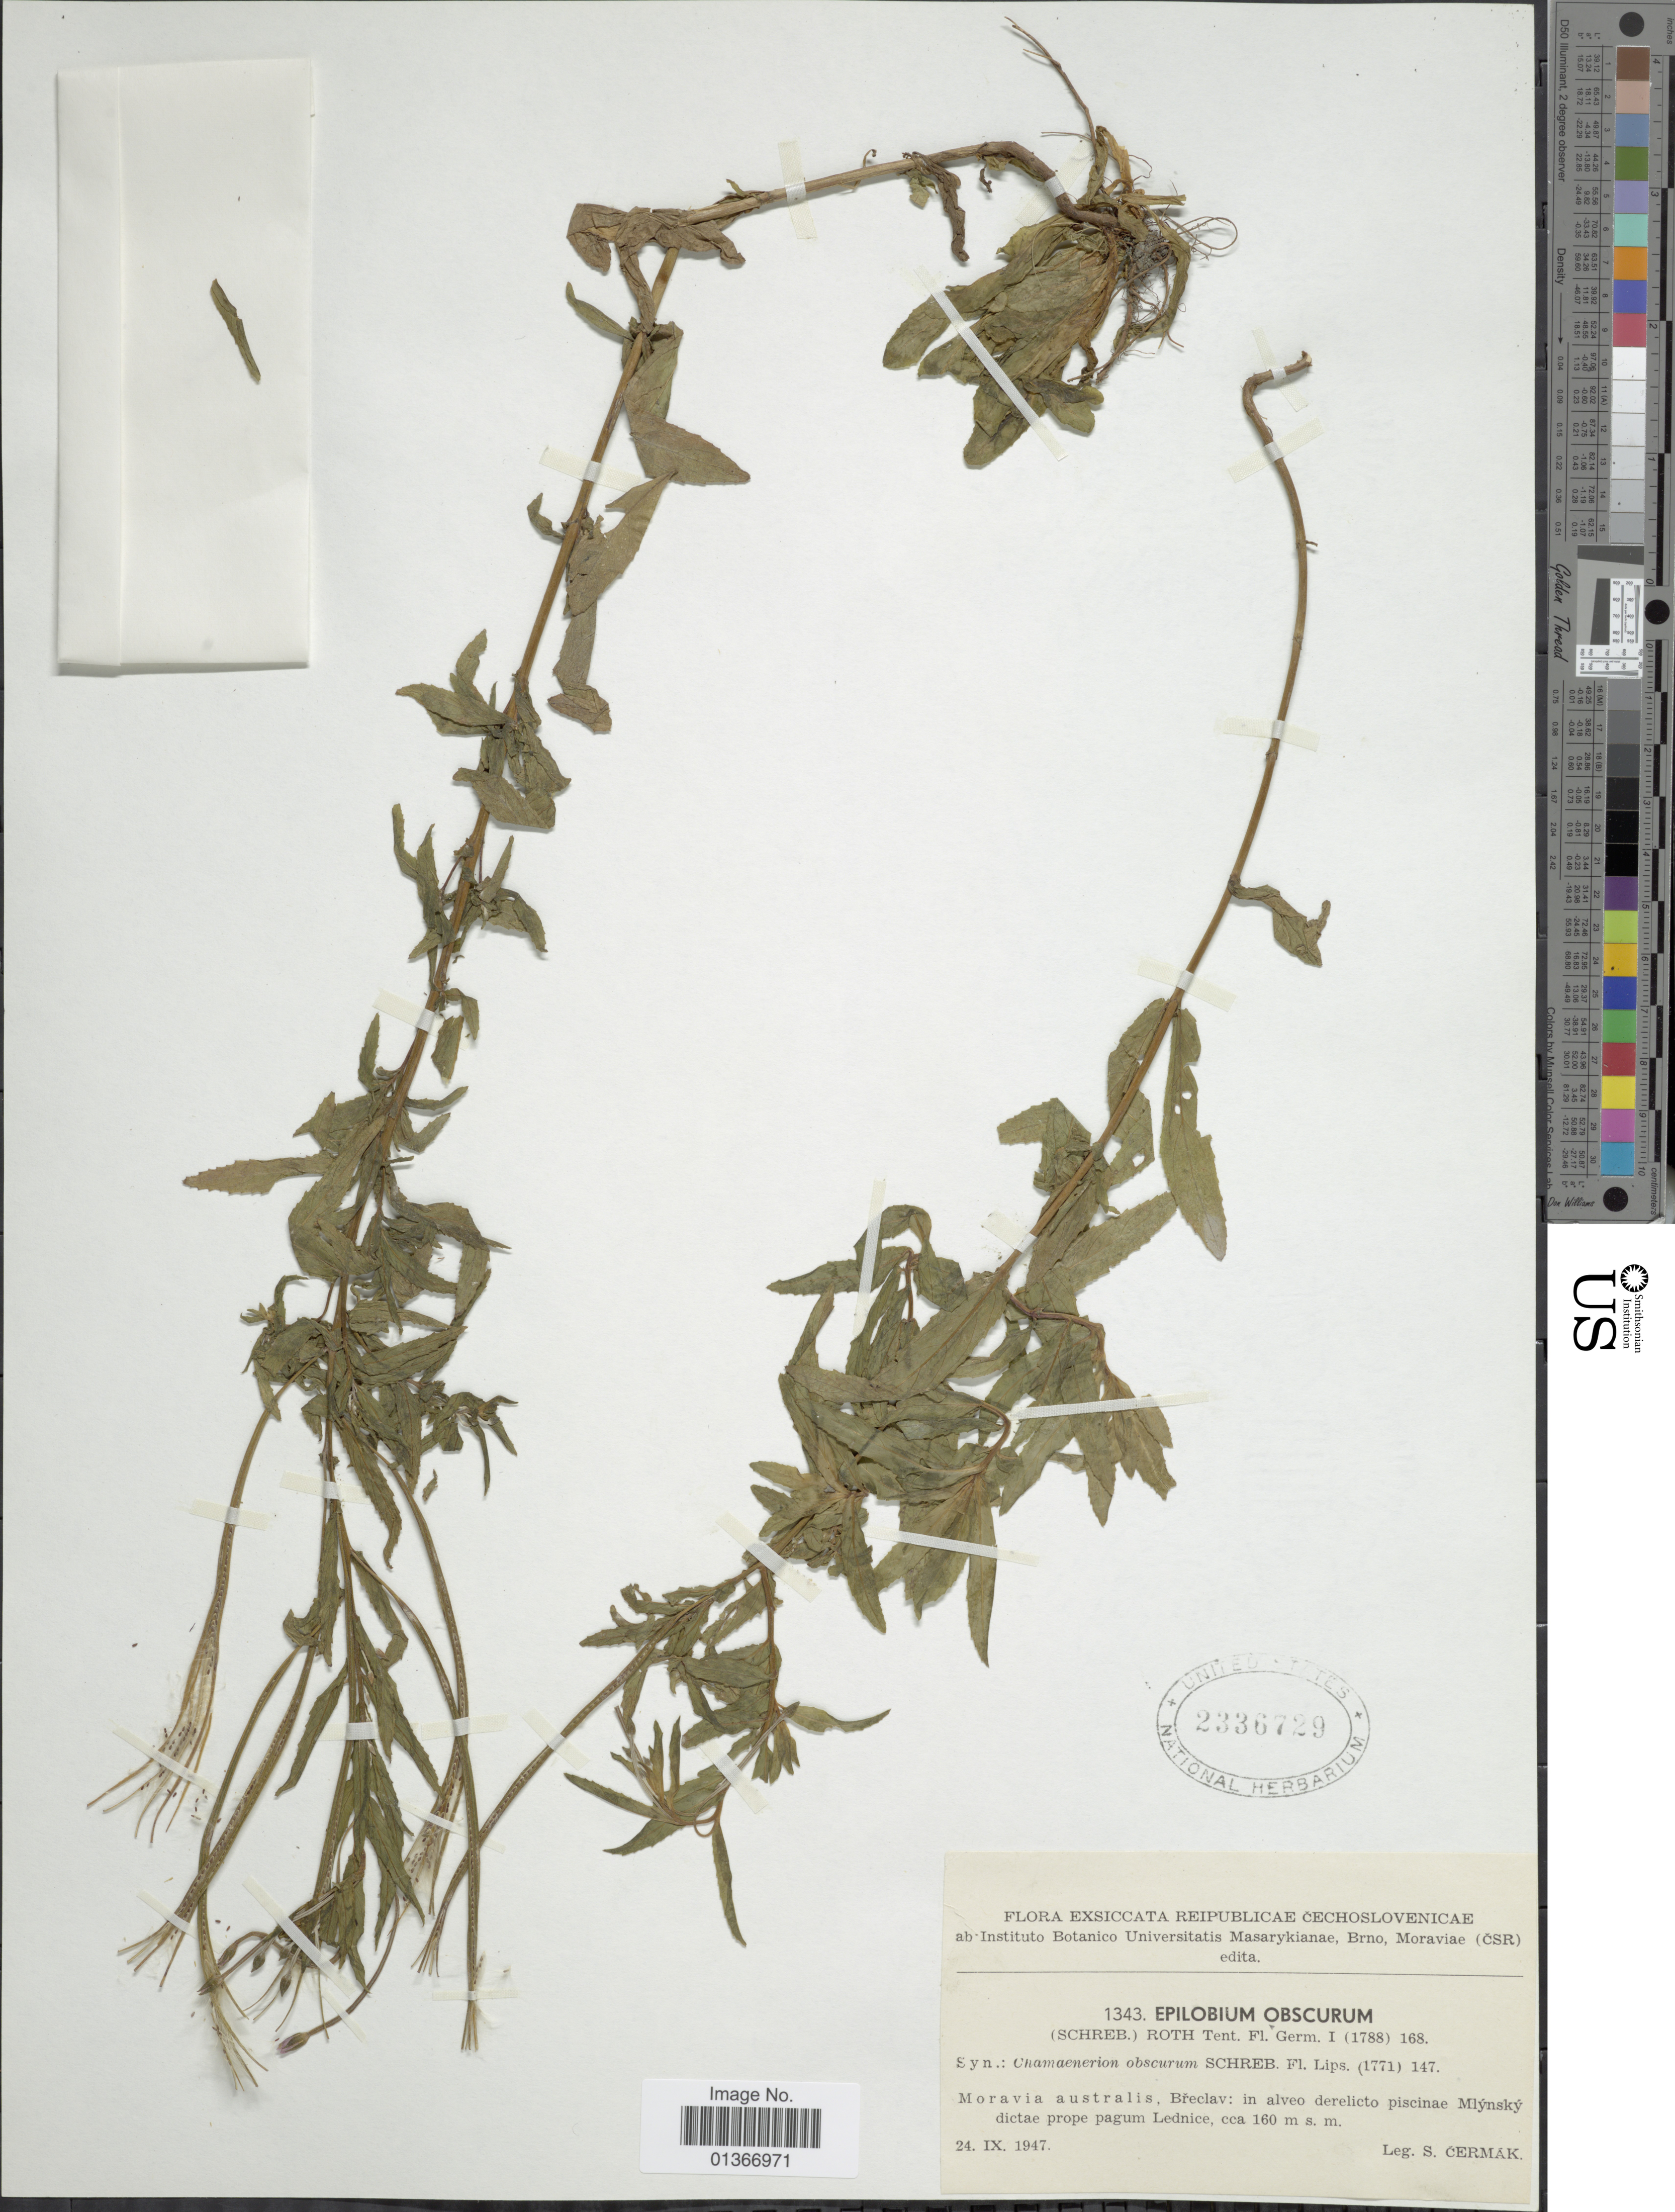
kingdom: Plantae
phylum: Tracheophyta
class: Magnoliopsida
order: Myrtales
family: Onagraceae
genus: Epilobium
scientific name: Epilobium obscurum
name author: Schreb.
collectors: S. Čermak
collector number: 1343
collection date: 1947-09-24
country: Czechia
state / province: South Moravian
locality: Moravia australis, Breclav: in alveo derelicto piscinae Mlynsky dictae prope pagum Lednice.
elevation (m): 160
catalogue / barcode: US 2336729